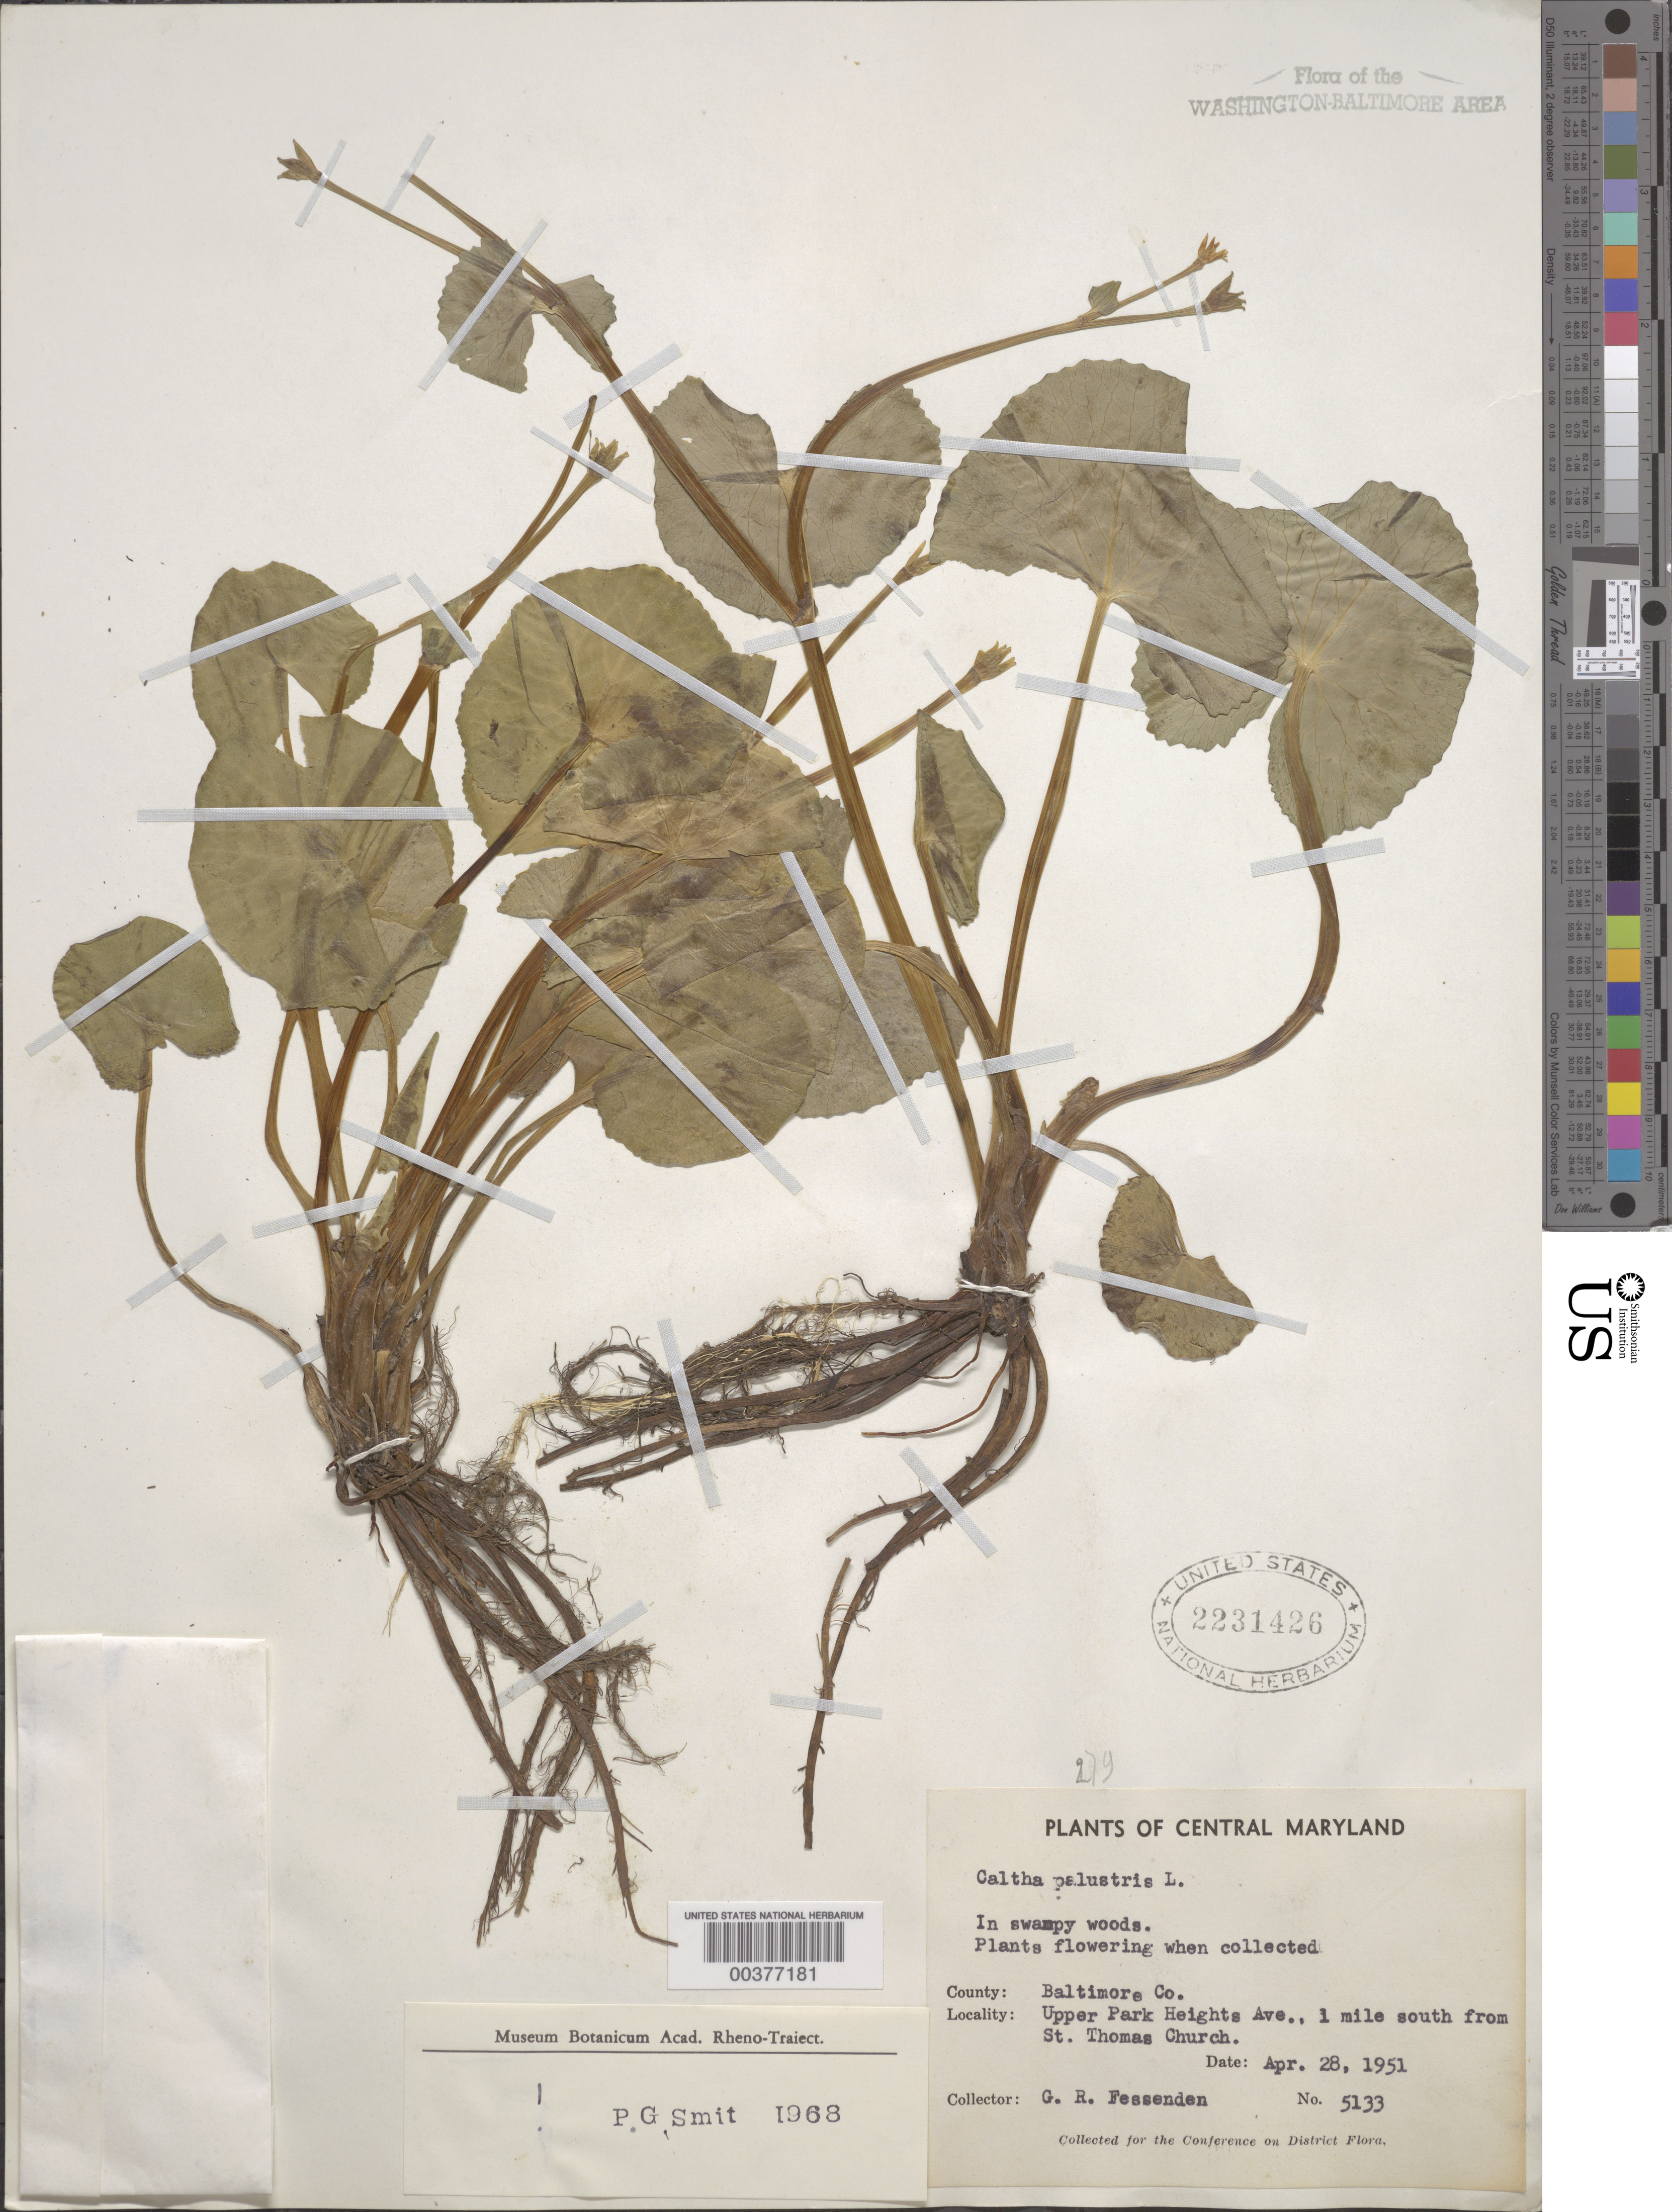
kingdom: Plantae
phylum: Tracheophyta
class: Magnoliopsida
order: Ranunculales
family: Ranunculaceae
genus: Caltha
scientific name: Caltha palustris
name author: L.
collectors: G. Fessenden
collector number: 5133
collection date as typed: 28 Apr 1951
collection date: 1951-04-28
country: United States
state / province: Maryland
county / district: Baltimore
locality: South of Thomas Church on Upper Park Heights Avenue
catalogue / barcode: US 2231426